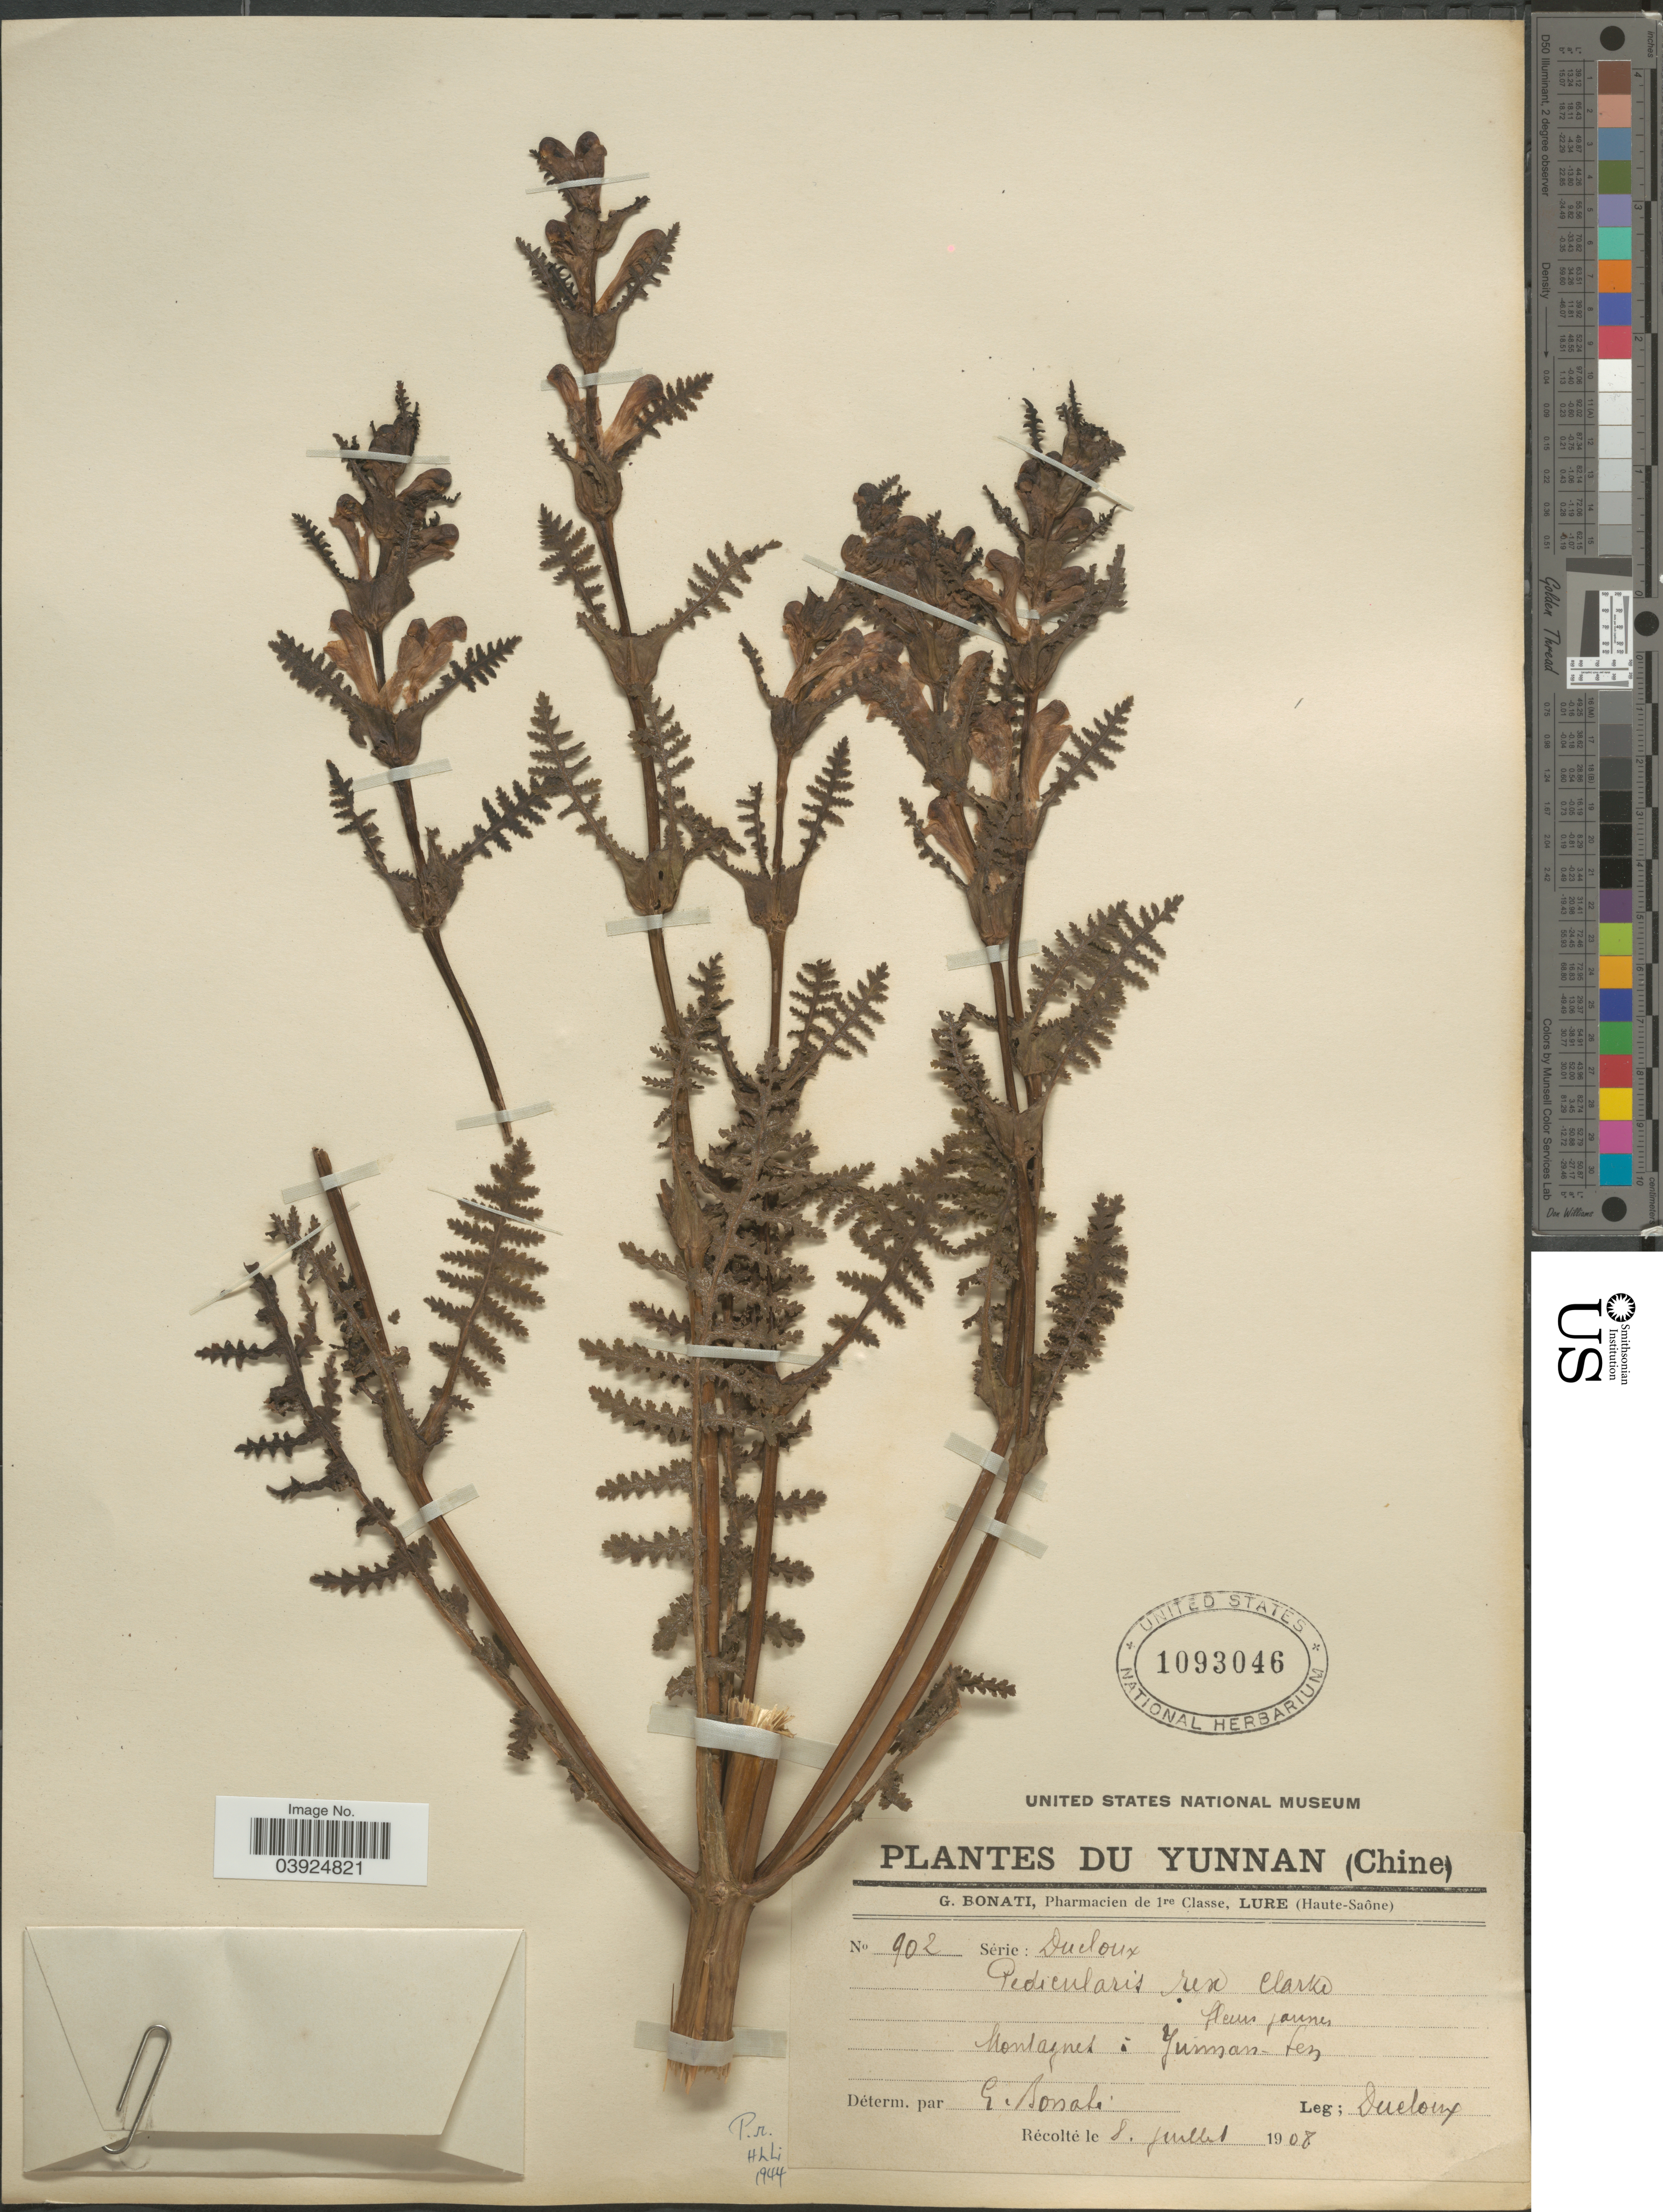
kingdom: Plantae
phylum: Tracheophyta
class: Magnoliopsida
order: Lamiales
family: Orobanchaceae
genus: Pedicularis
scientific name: Pedicularis rex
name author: C.B. Clarke ex Maxim.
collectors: -. Ducloux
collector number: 902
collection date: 1908-07-08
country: China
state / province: Yunnan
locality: Montagnes: Yunnan-fen.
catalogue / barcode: US 1093046